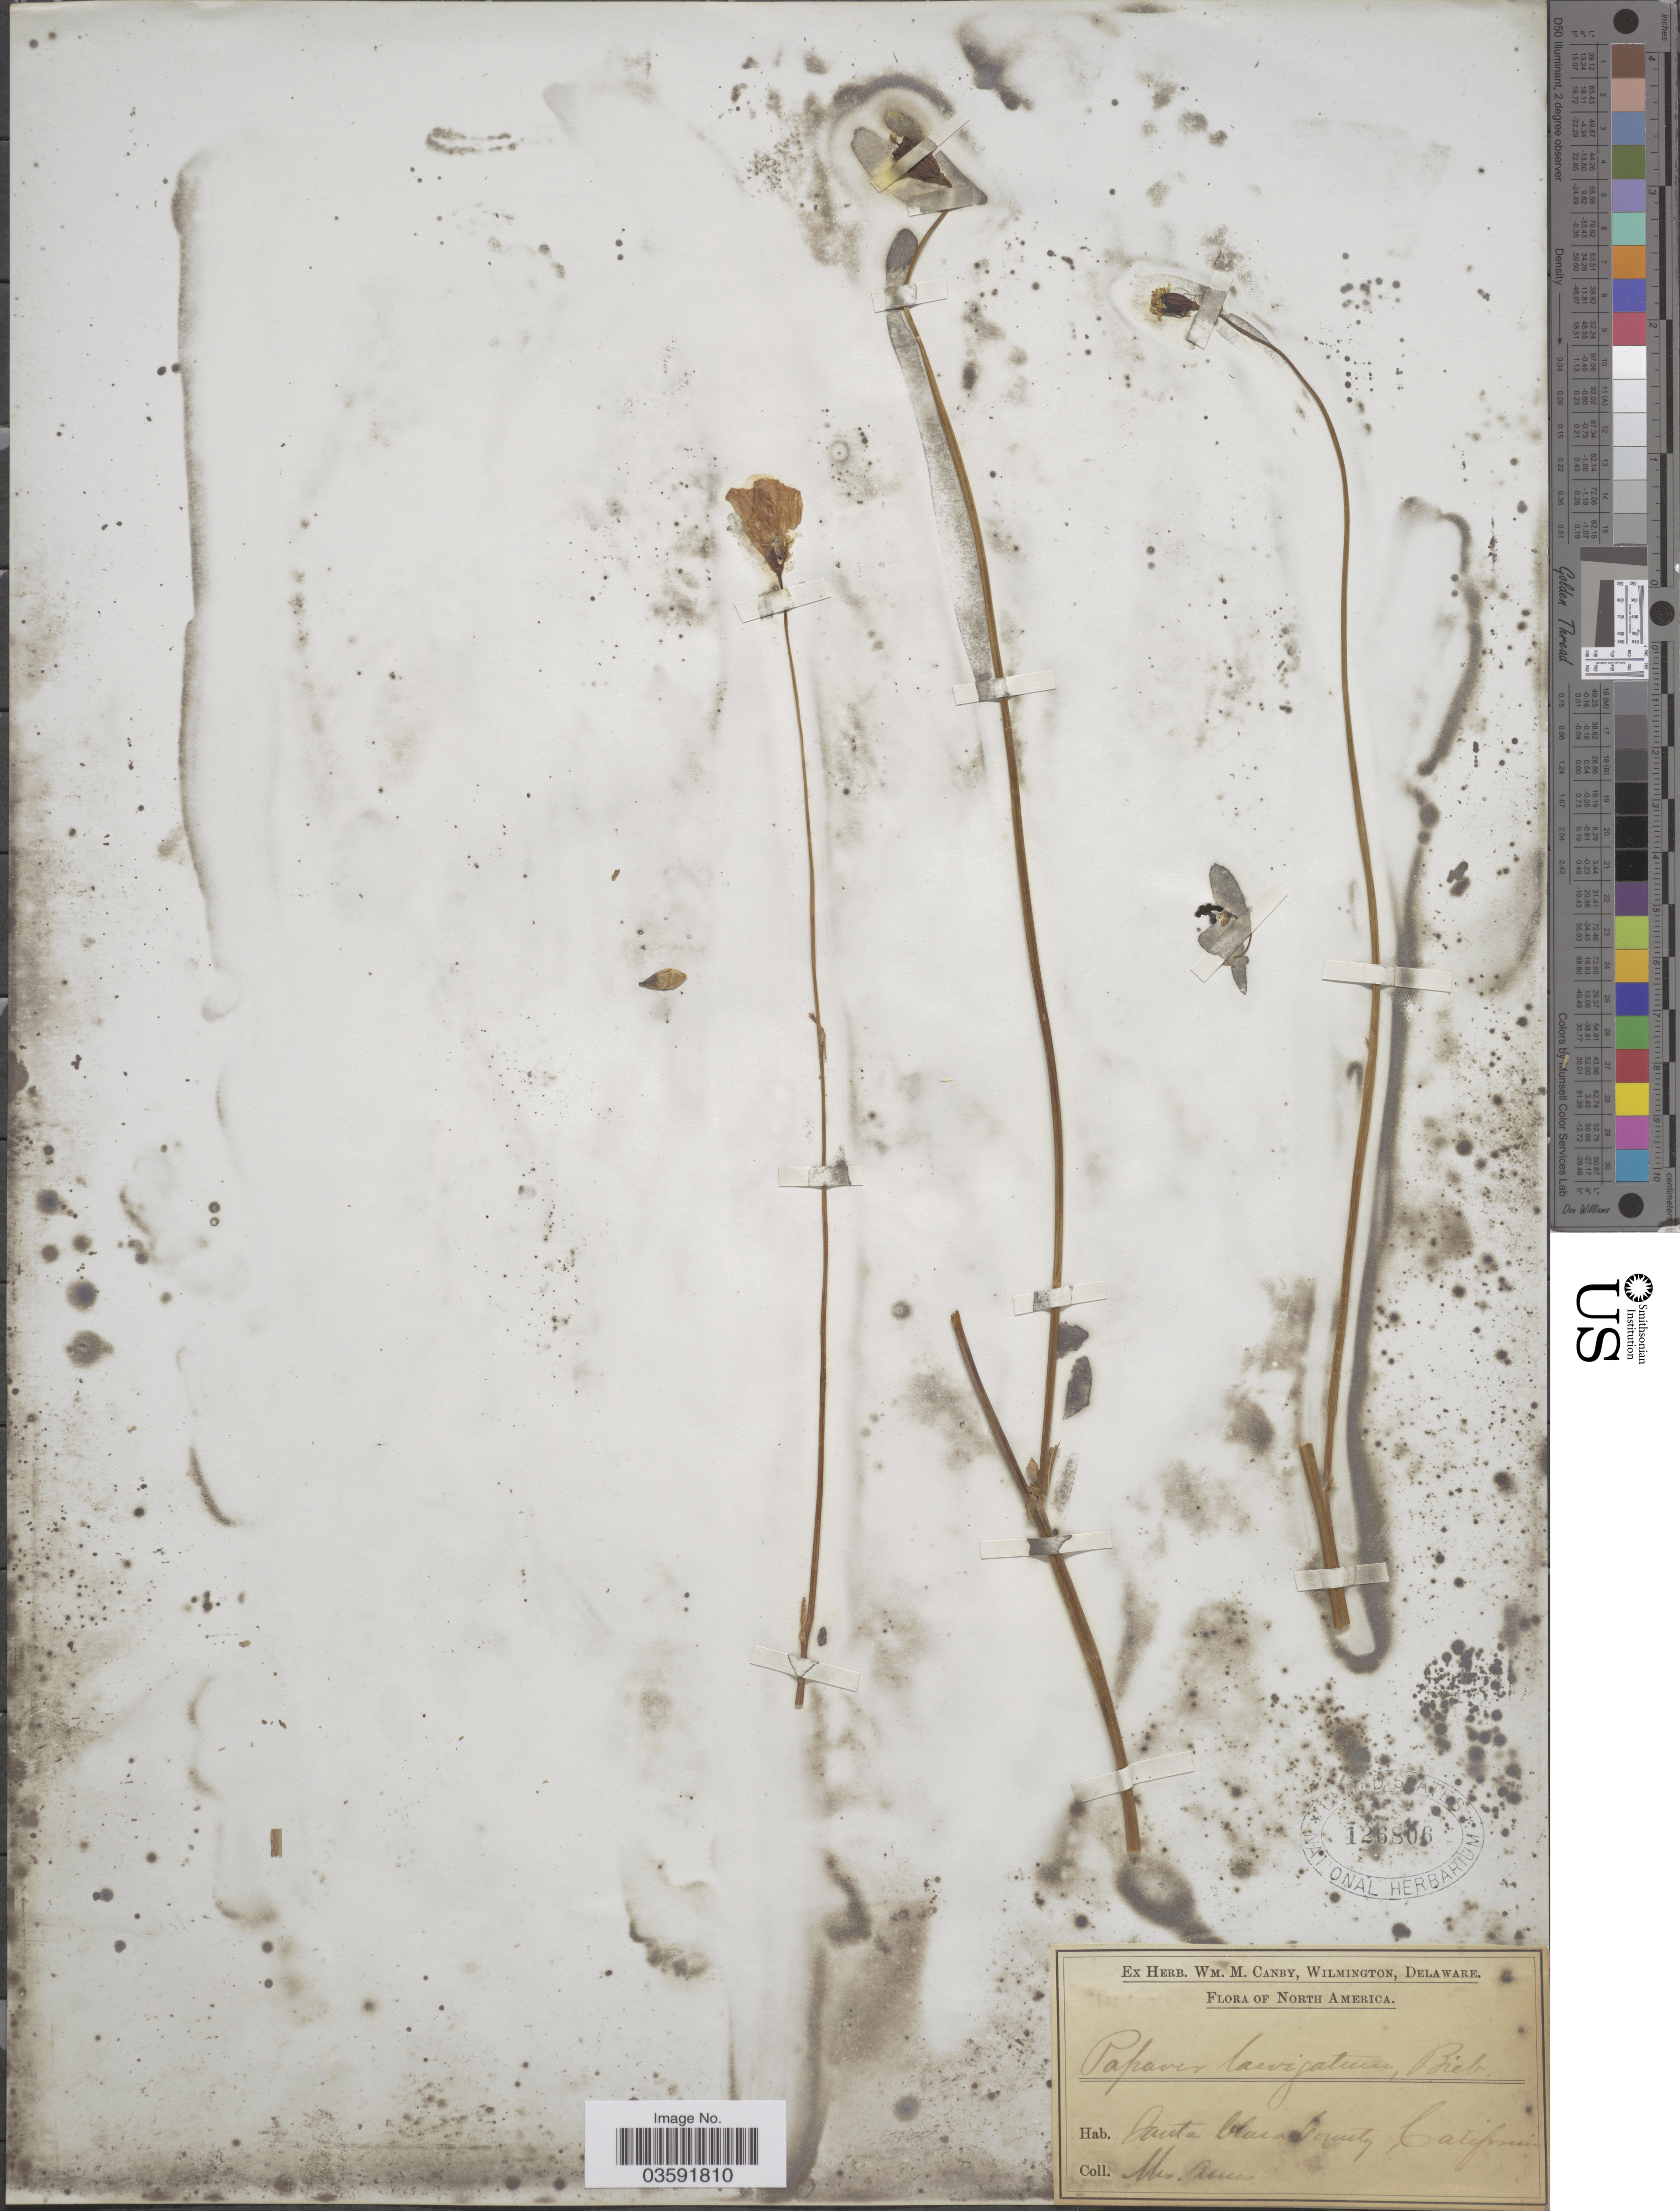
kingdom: Plantae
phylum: Tracheophyta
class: Magnoliopsida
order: Ranunculales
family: Papaveraceae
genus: Papaver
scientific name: Papaver heterophyllum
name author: (Benth.) Greene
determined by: Strong, M. T., (US), Smithsonian Institution - National Museum of Natural History (UNITED STATES)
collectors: -- Ames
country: United States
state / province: California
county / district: Santa Clara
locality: Santa Clara County.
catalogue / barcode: US 126806